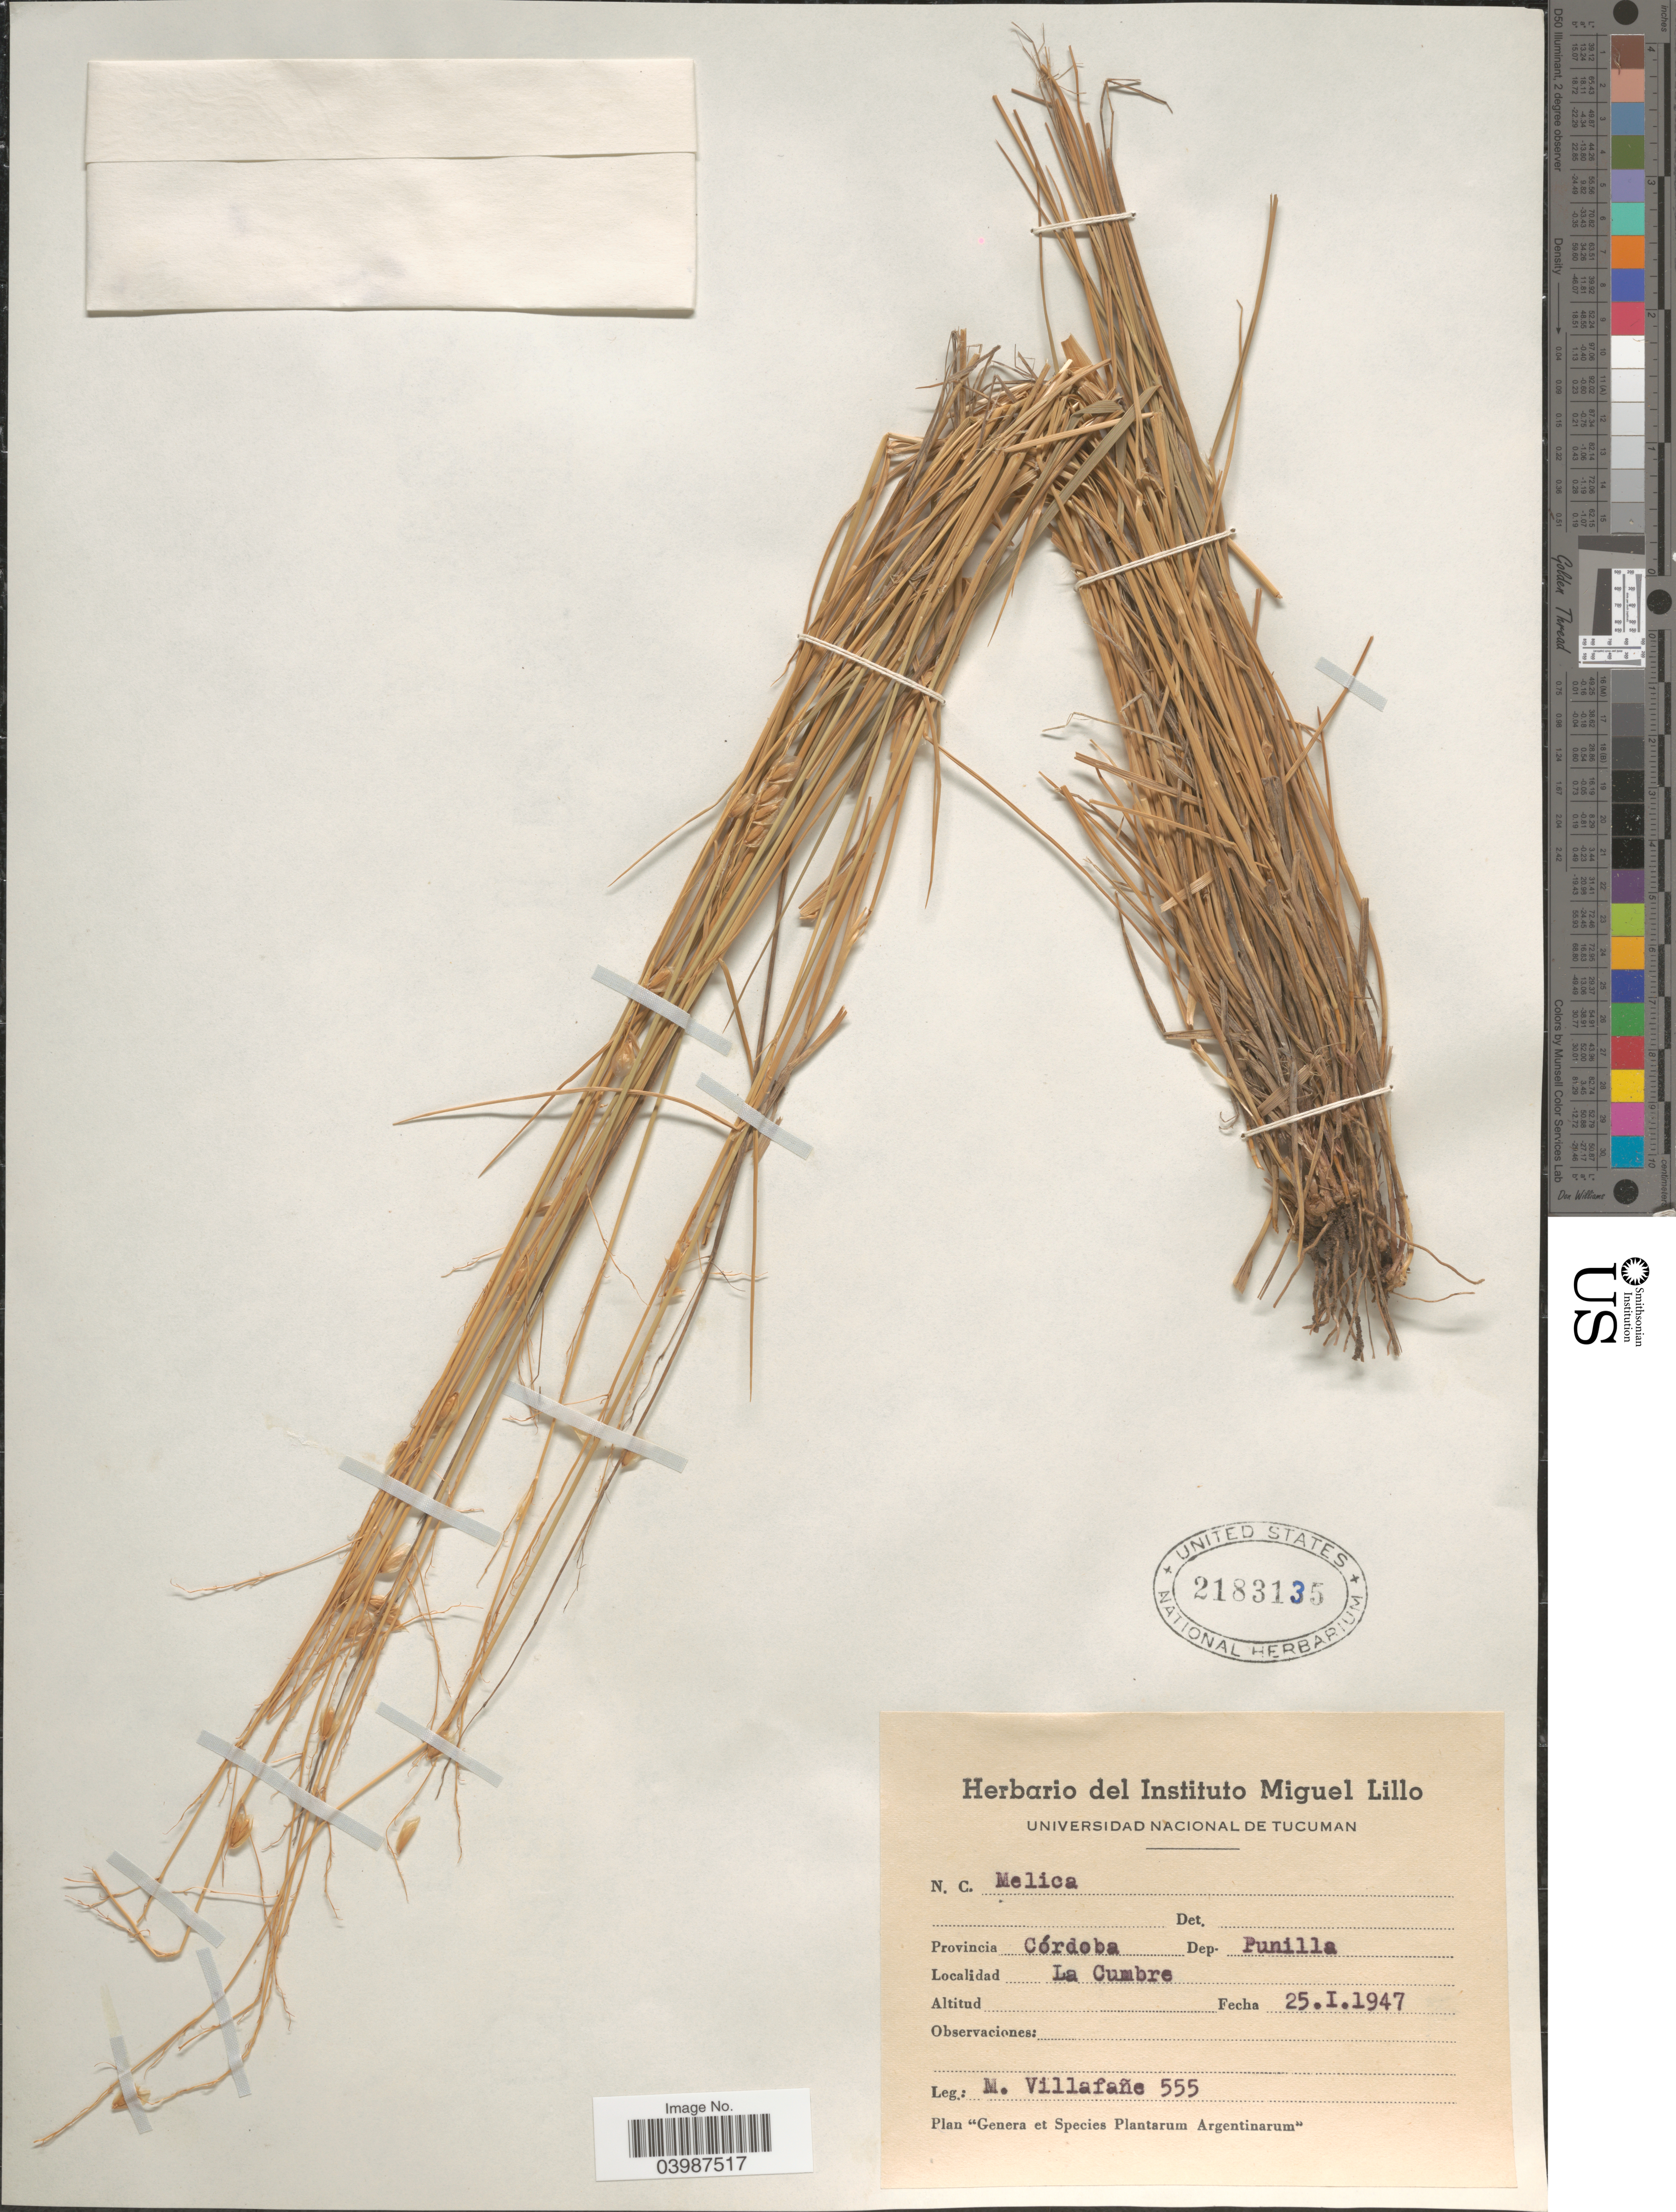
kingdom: Plantae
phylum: Tracheophyta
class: Liliopsida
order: Poales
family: Poaceae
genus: Melica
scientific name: Melica sp.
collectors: M. Villafane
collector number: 555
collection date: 1947-01-25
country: Argentina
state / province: Cordoba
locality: Dep. Punilla. La Cumbre.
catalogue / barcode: US 2183135